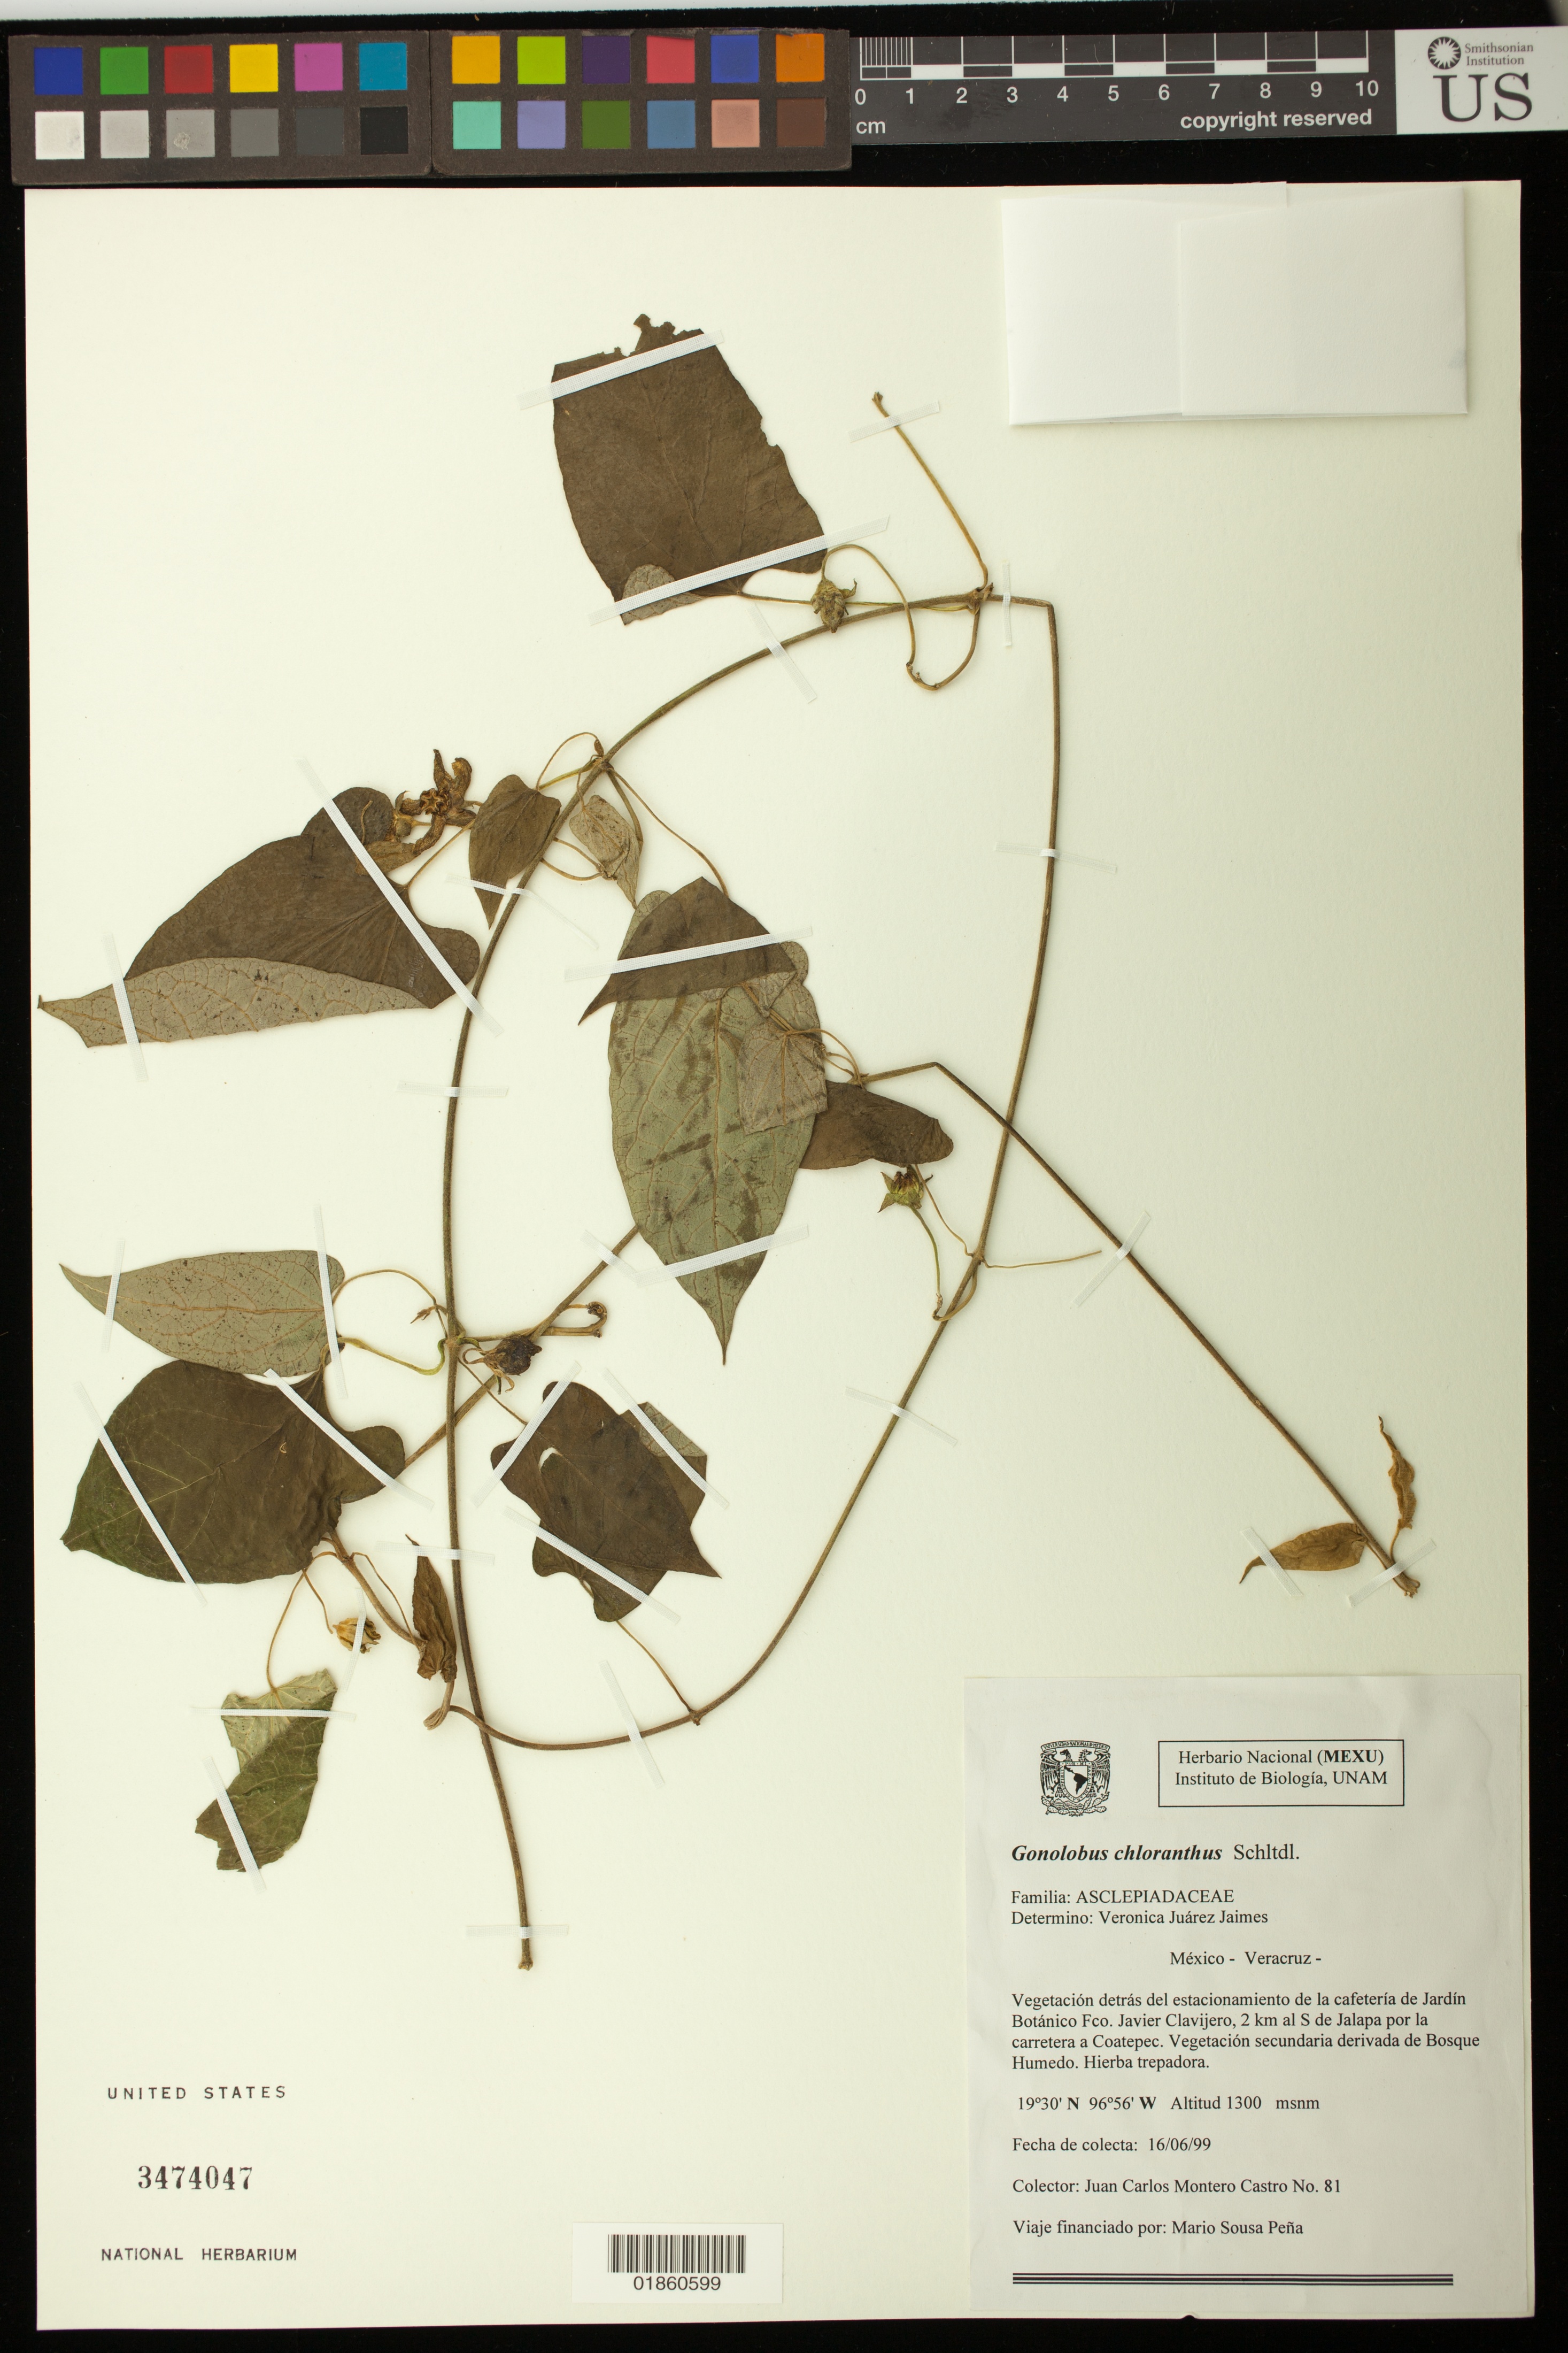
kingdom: Plantae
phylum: Tracheophyta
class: Magnoliopsida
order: Gentianales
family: Apocynaceae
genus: Gonolobus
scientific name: Gonolobus chloranthus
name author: Schltdl.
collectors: J. Montero-Castro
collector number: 81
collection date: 1999-06-16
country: Mexico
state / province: Veracruz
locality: Del estacionamiento de la cafeteria de Jardin Botanico Fco. Javier Clavijero, 2 km al S de Jalapa por la carretera a Coatepec.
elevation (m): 1300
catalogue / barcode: US 3474047